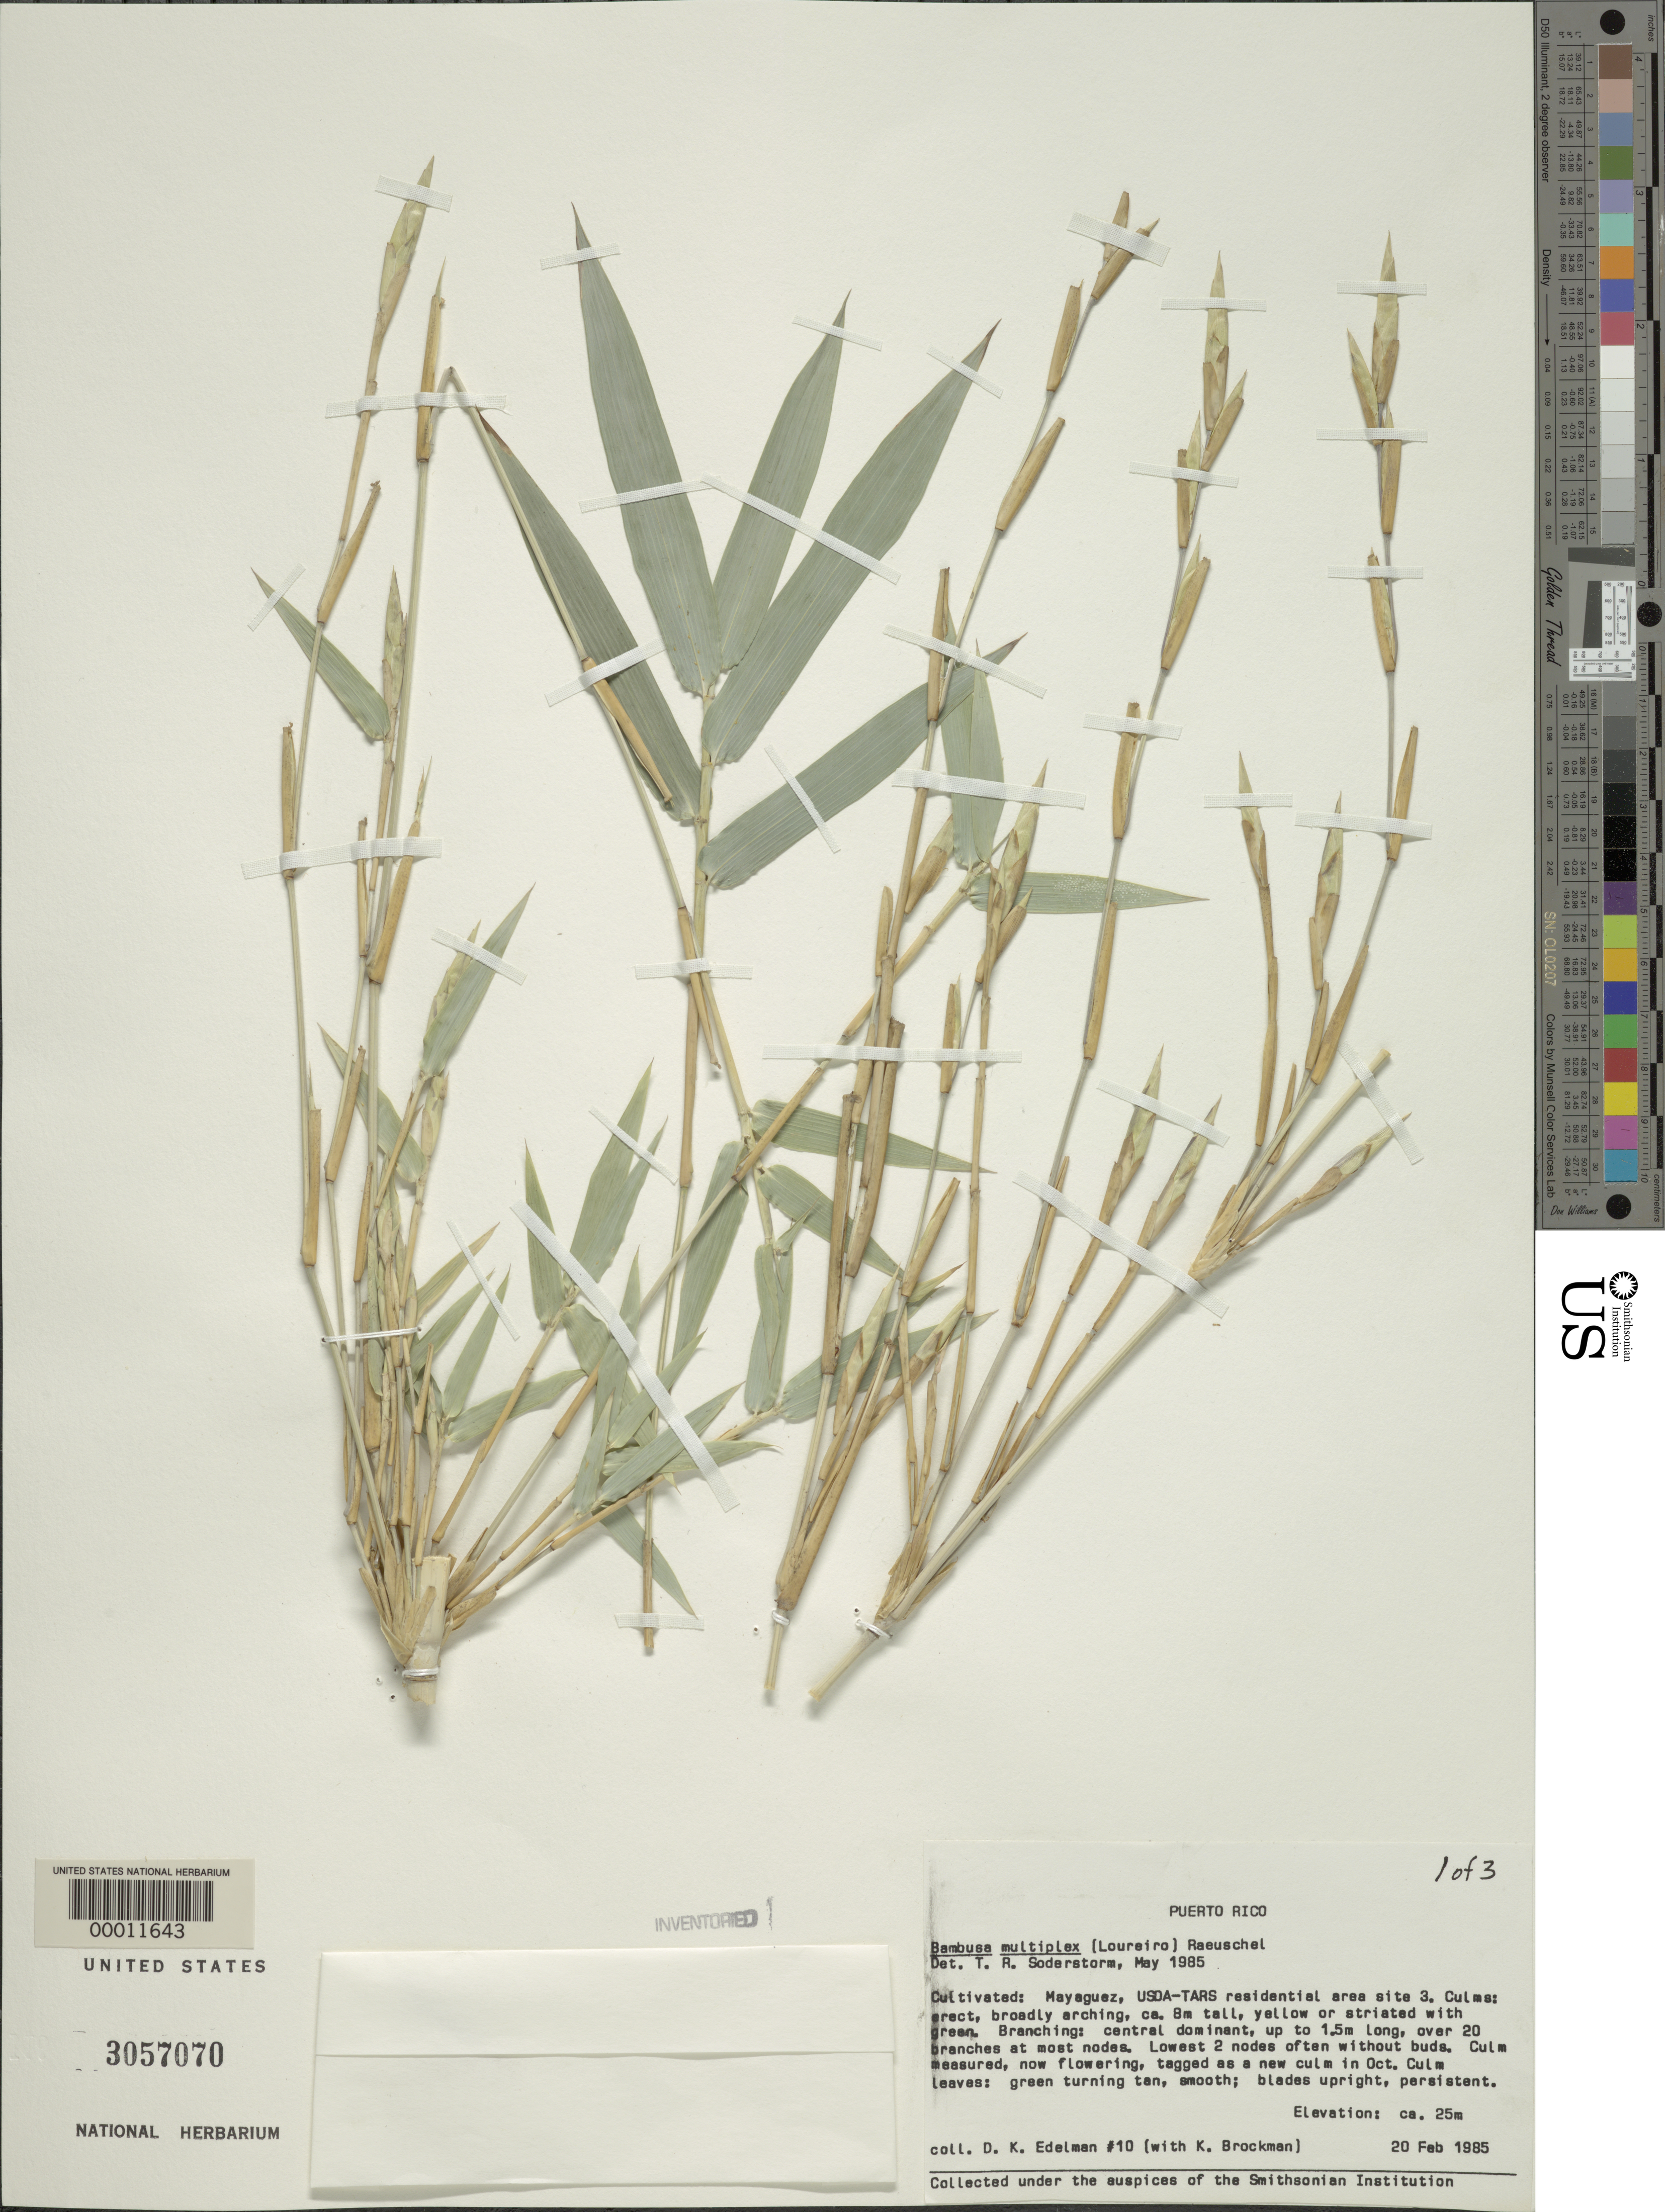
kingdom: Plantae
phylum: Tracheophyta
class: Liliopsida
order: Poales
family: Poaceae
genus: Bambusa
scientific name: Bambusa multiplex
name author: (Lour.) Raeusch. ex Schult. & Schult. f.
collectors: D. Edelman & K. Brockman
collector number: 10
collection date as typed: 20 Feb 1985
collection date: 1985-02-20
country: Puerto Rico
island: Greater Antilles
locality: Mayaguez, usda-tars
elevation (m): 25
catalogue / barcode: US 3057070